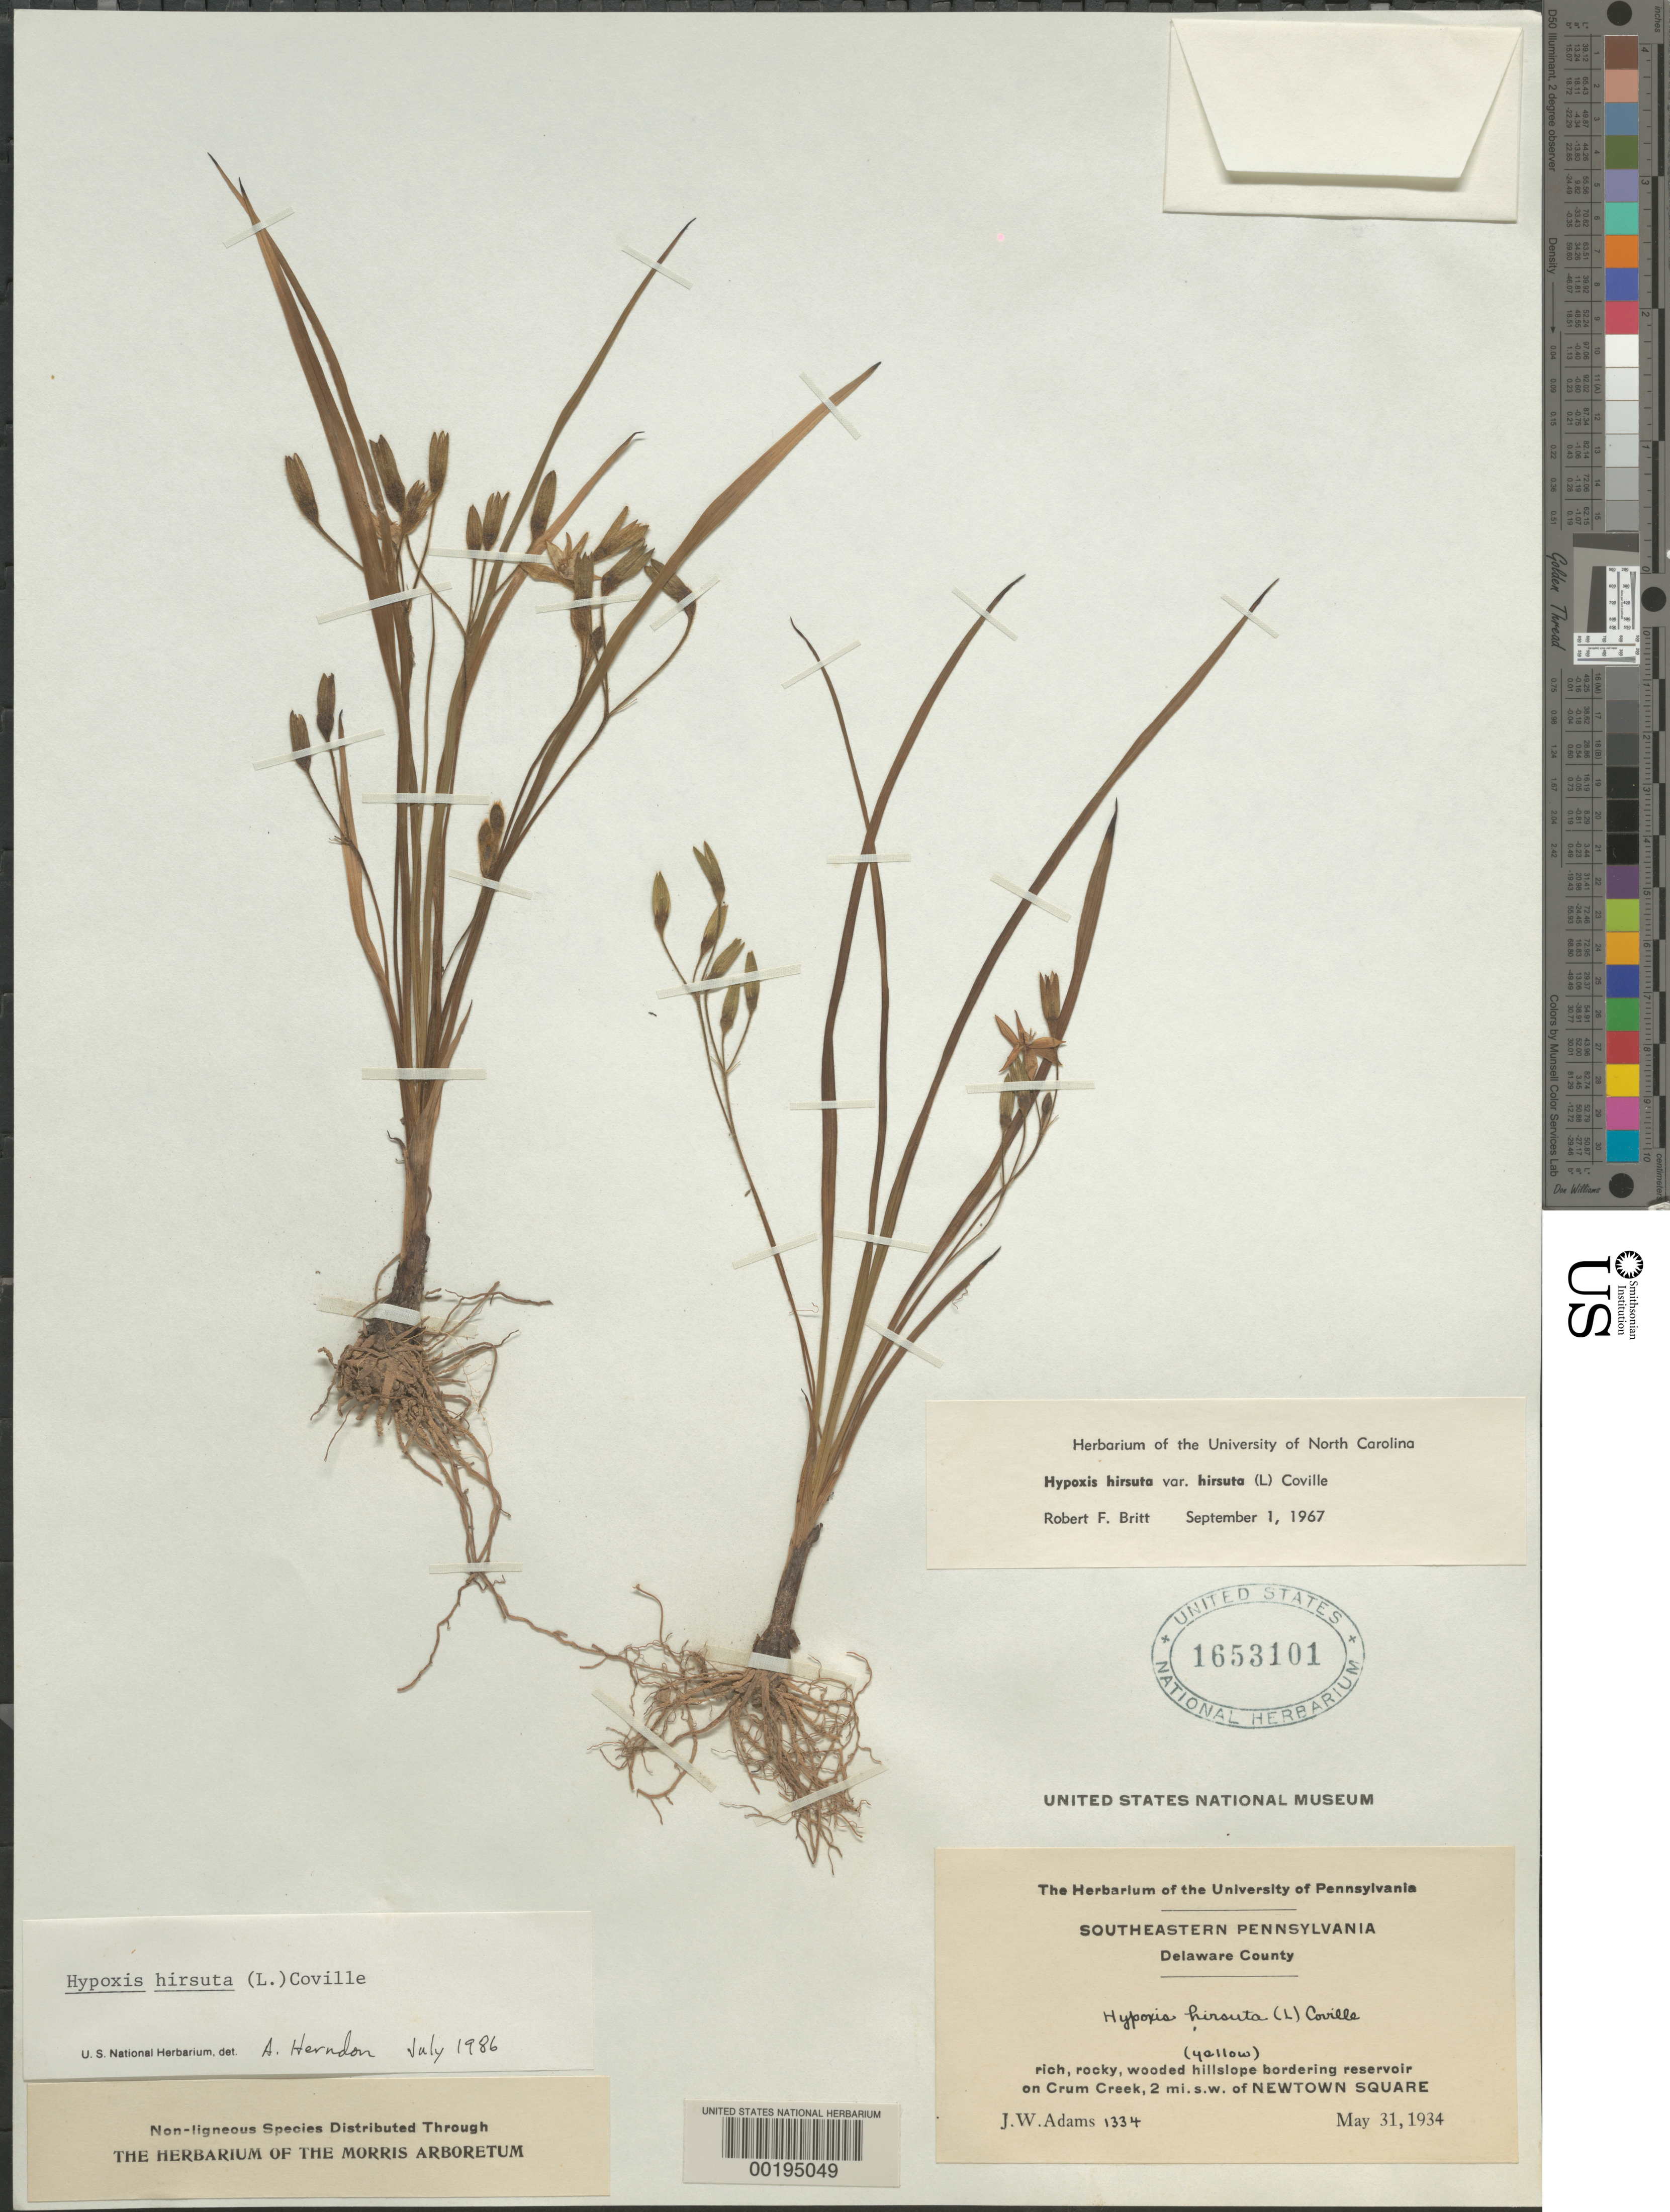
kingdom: Plantae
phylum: Tracheophyta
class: Liliopsida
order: Asparagales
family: Hypoxidaceae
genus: Hypoxis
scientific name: Hypoxis hirsuta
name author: (L.) Coville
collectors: J. W. Adams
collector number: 1334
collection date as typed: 31 May 1934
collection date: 1934-05-31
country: United States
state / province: Pennsylvania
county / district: Delaware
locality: On crum creek, 2 mi sw of newtown square, bordering reservoir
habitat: Rich, rocky, wooded hillslope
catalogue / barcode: US 1653101